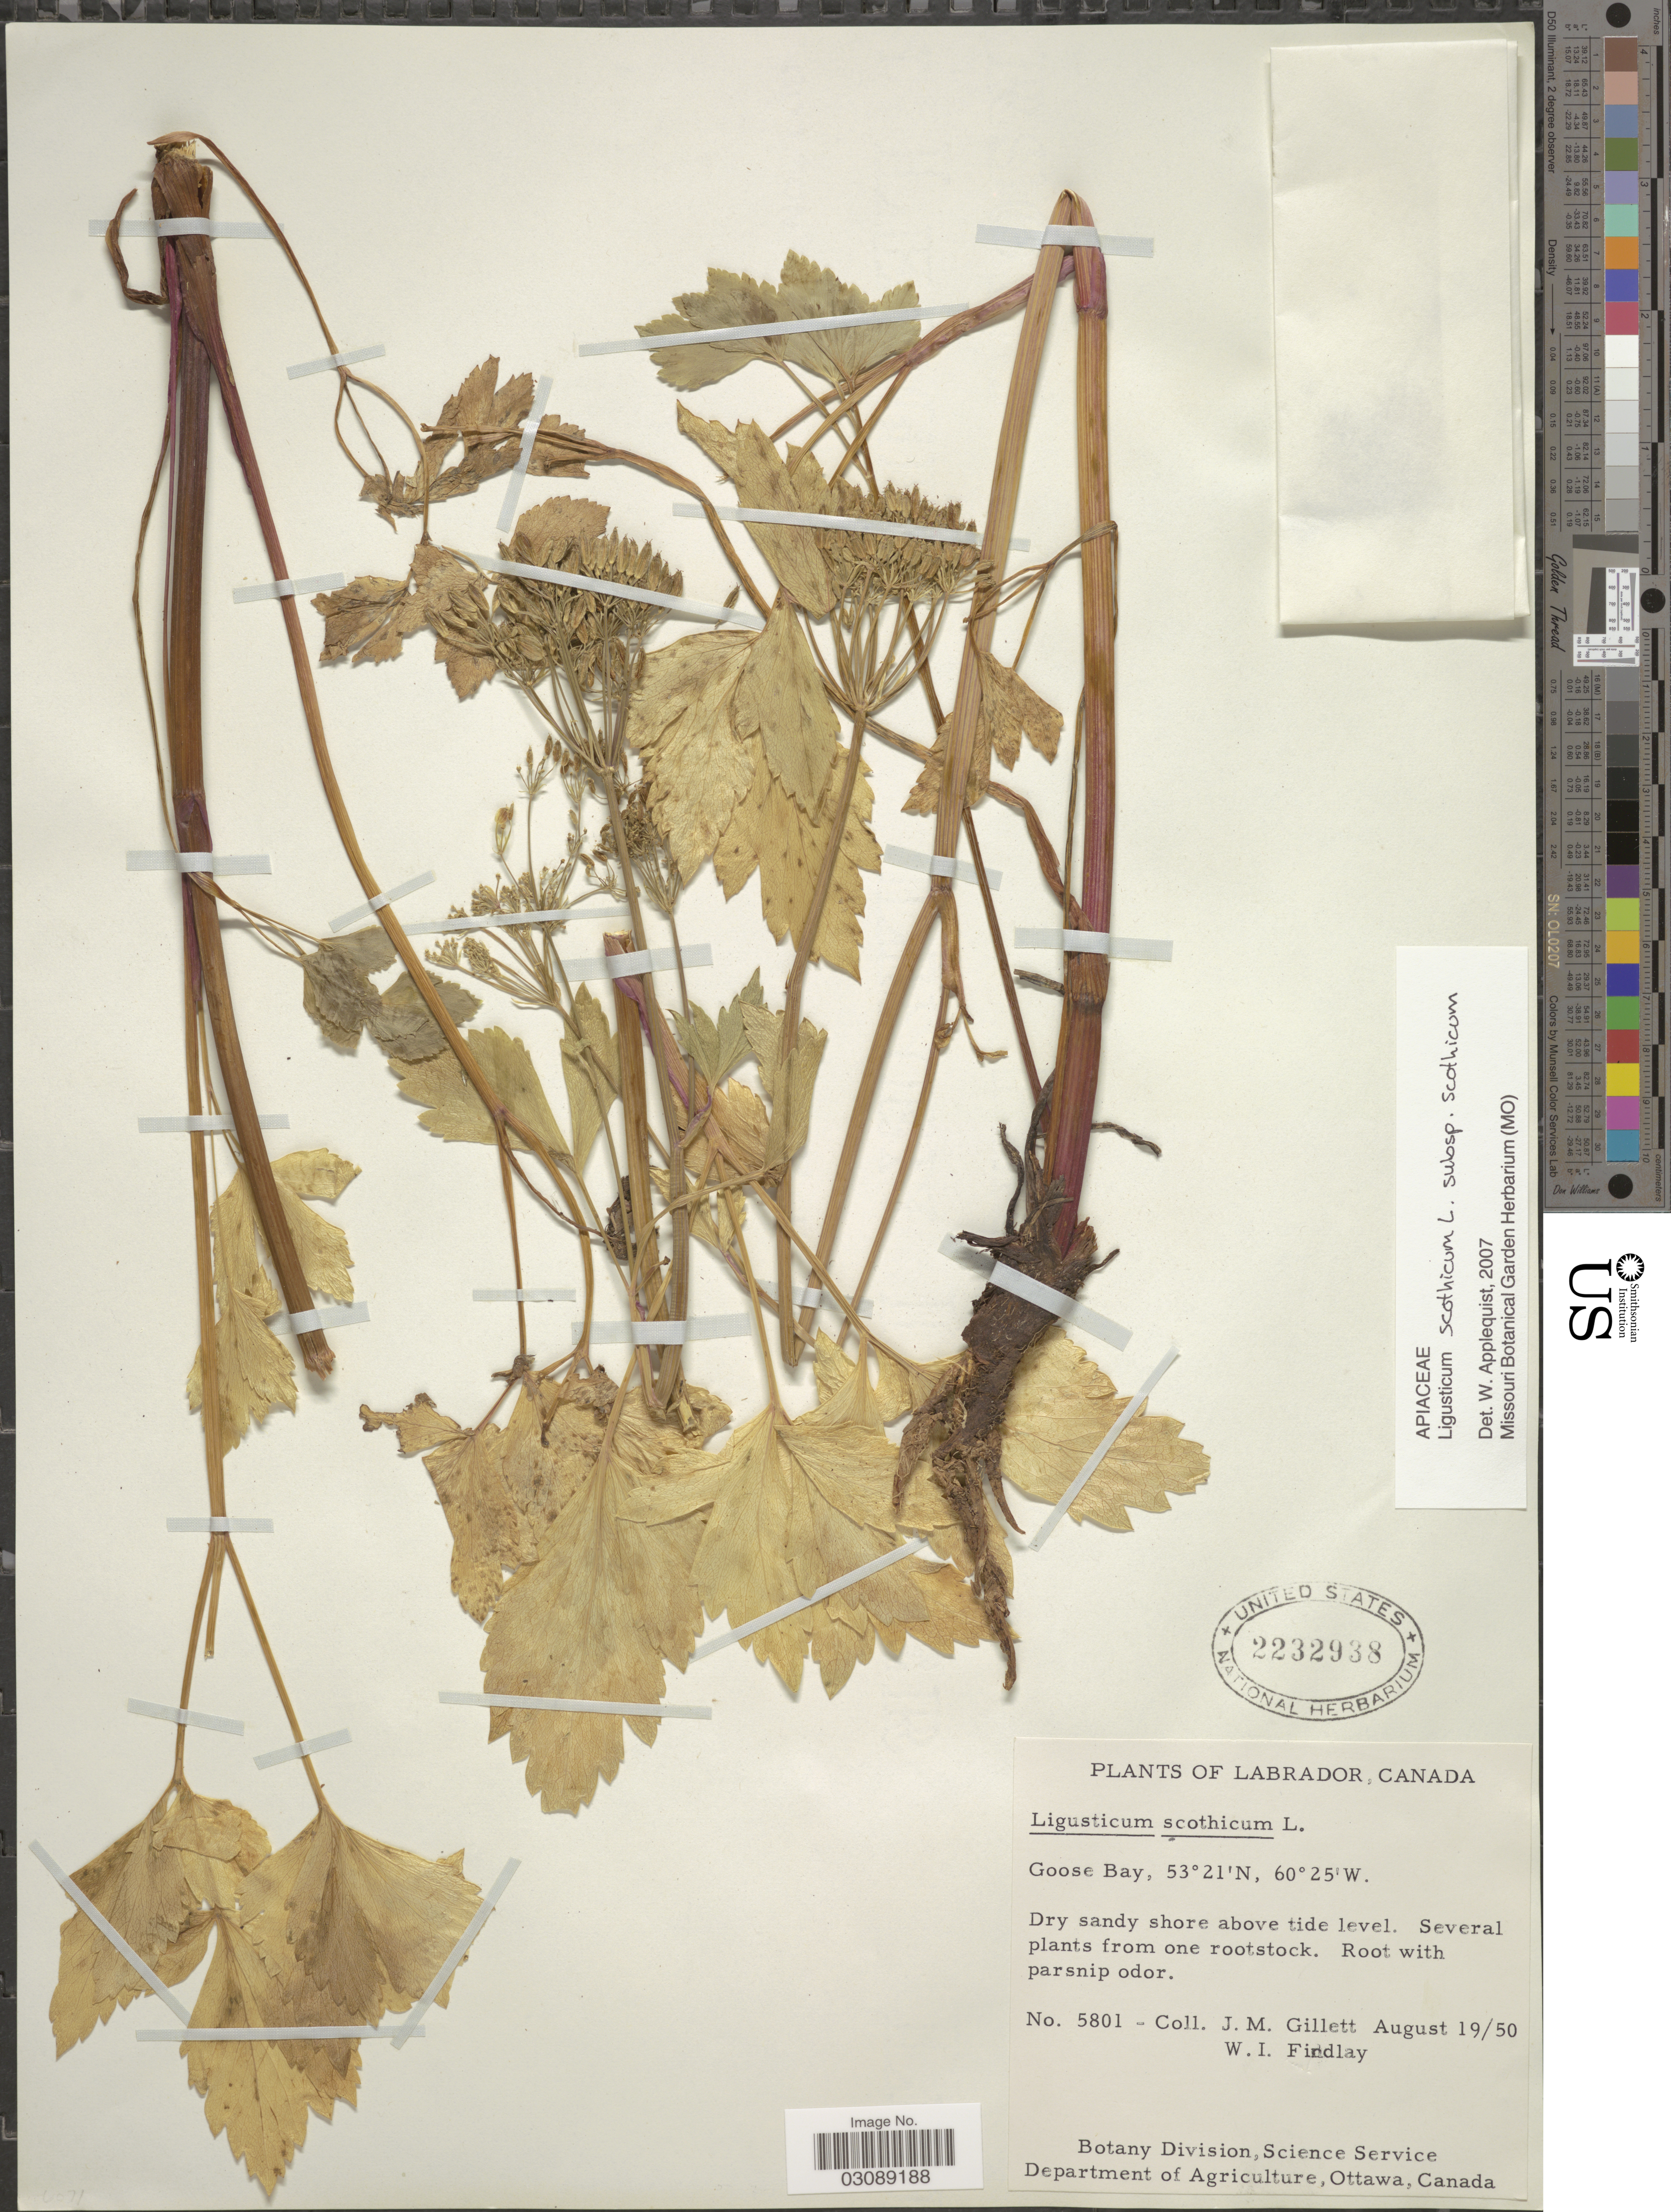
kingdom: Plantae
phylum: Tracheophyta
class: Magnoliopsida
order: Apiales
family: Apiaceae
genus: Ligusticum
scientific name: Ligusticum scoticum subsp. scoticum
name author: L.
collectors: J. M. Gillett & W. Findlay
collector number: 5801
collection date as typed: Transcribed d/m/y: 19/8/50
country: Canada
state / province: Newfoundland and Labrador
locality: Labrador, Goose Bay.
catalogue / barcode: US 2232938